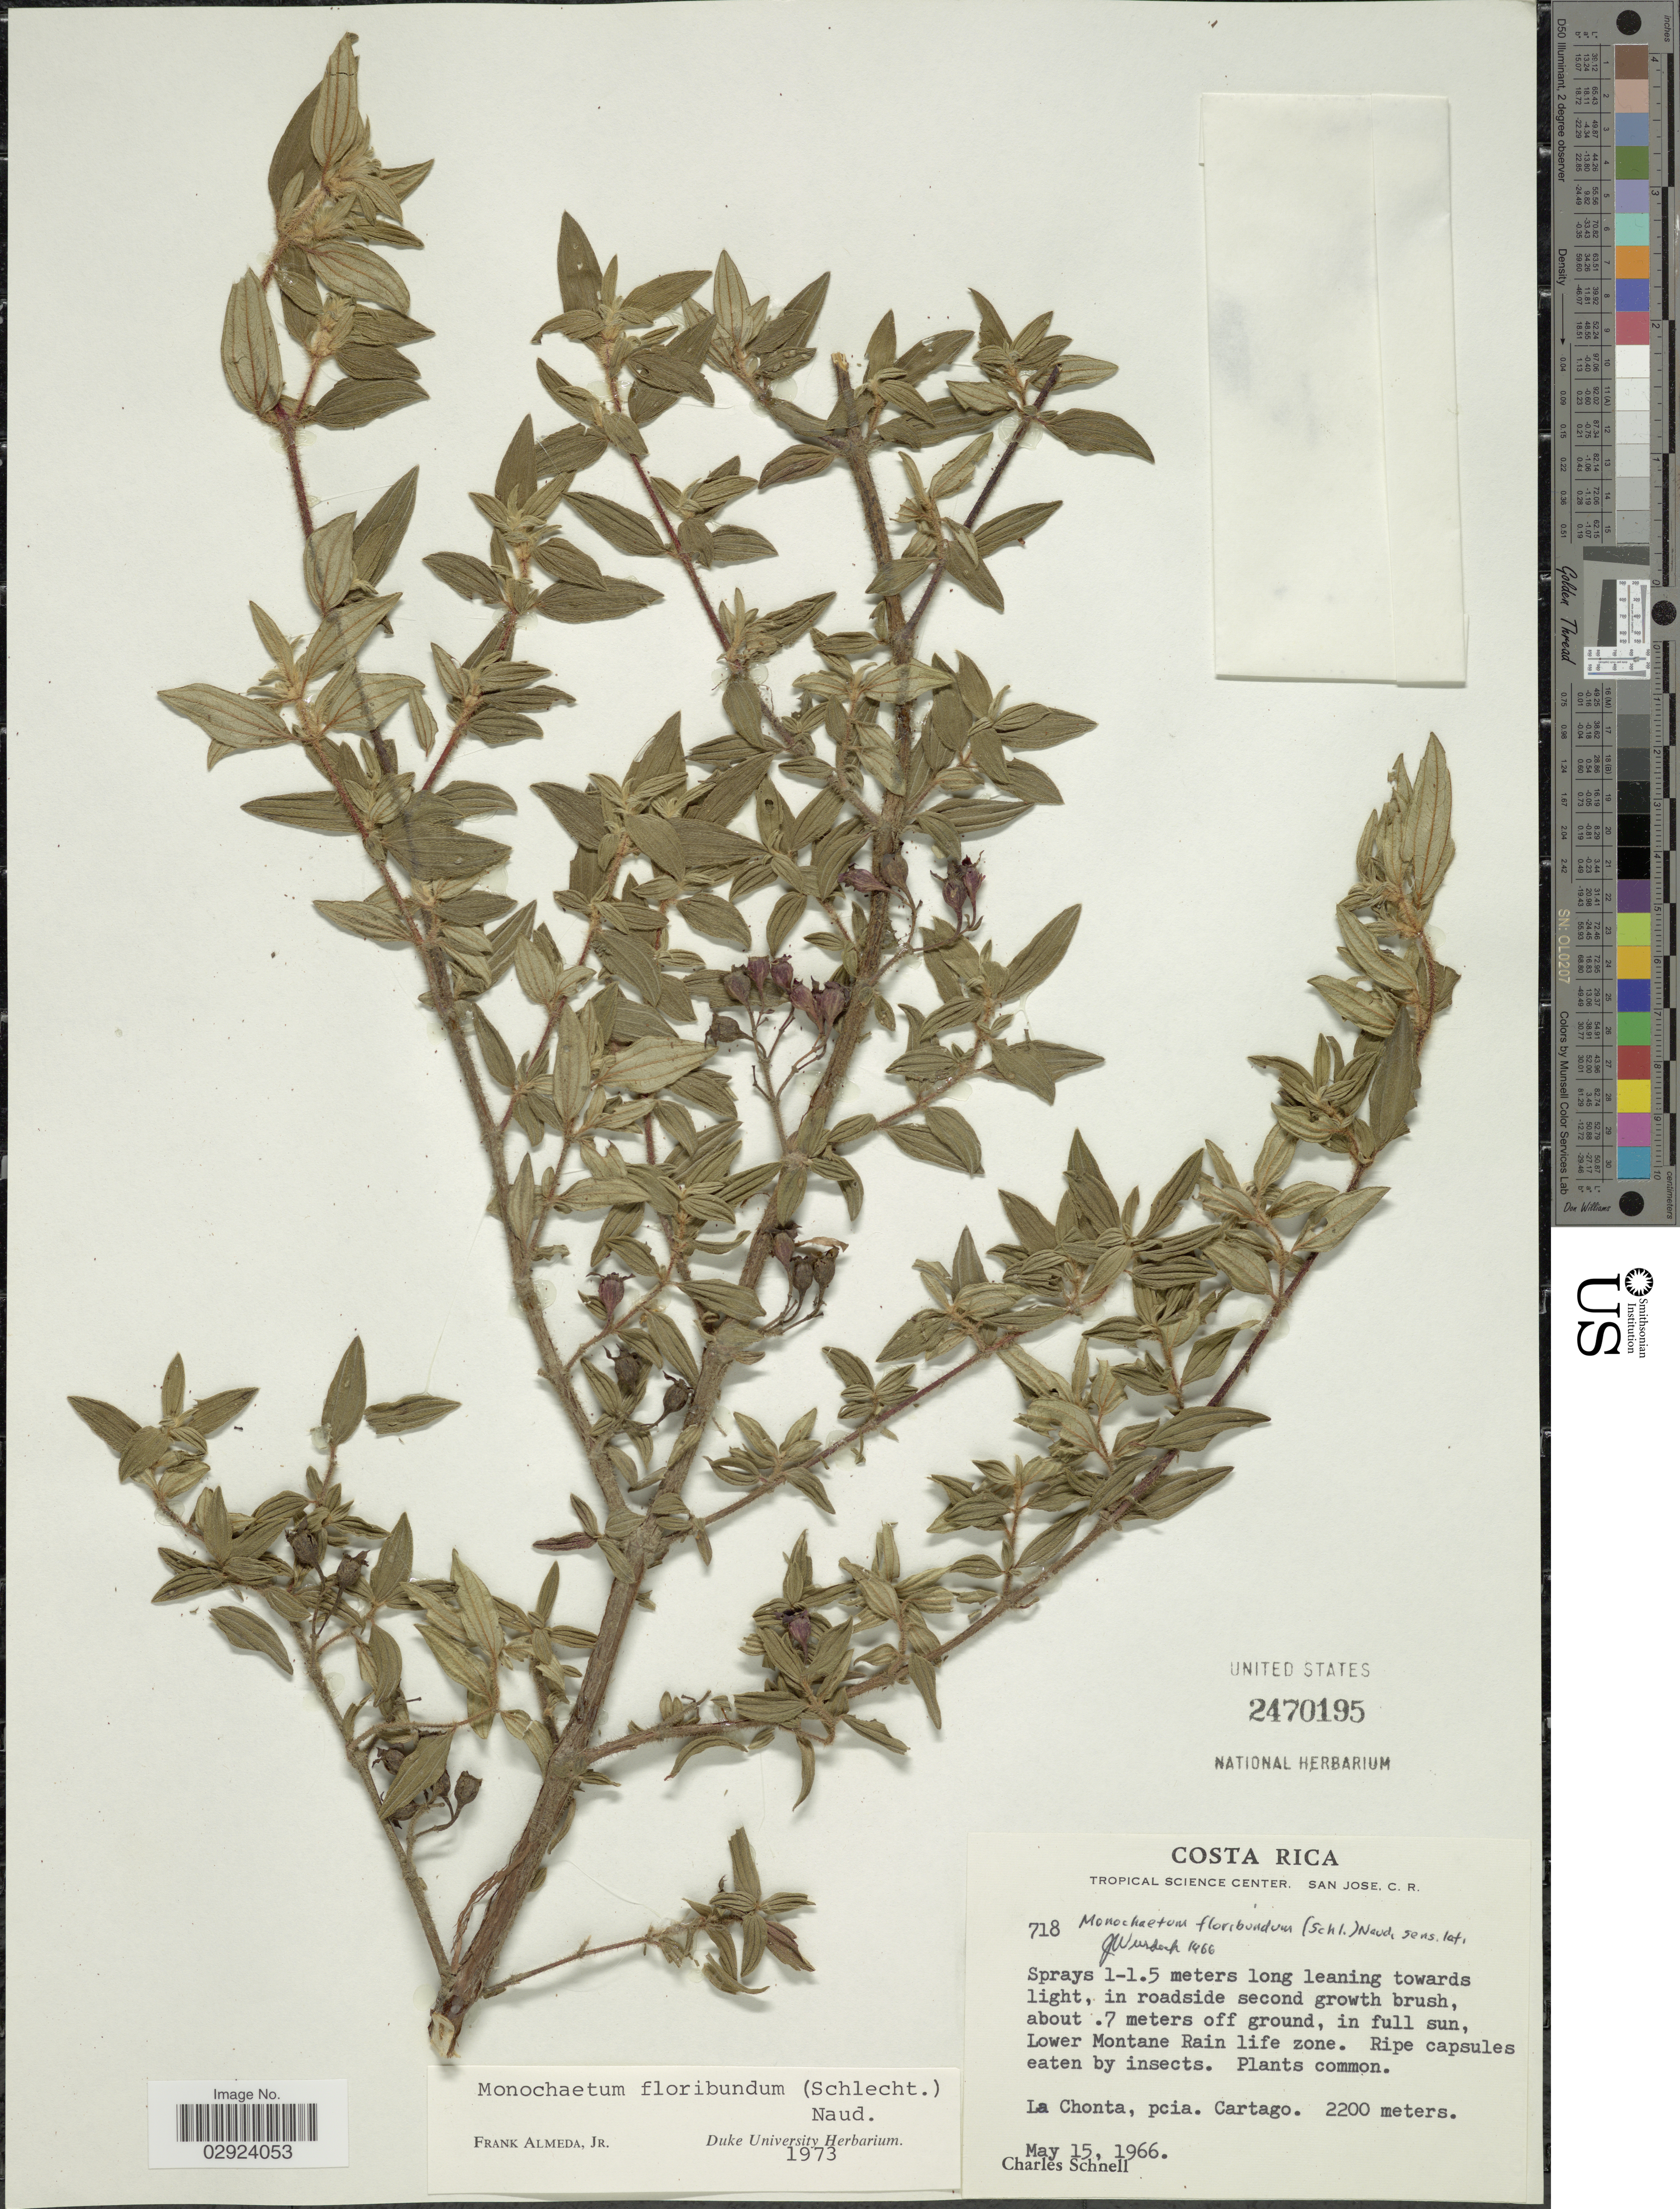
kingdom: Plantae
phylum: Tracheophyta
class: Magnoliopsida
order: Myrtales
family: Melastomataceae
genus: Monochaetum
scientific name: Monochaetum floribundum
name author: (Schltdl.) Naudin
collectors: C. Schnell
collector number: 718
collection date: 1966-05-15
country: Costa Rica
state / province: Cartago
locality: La Chonta.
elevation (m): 2200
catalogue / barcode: US 2470195